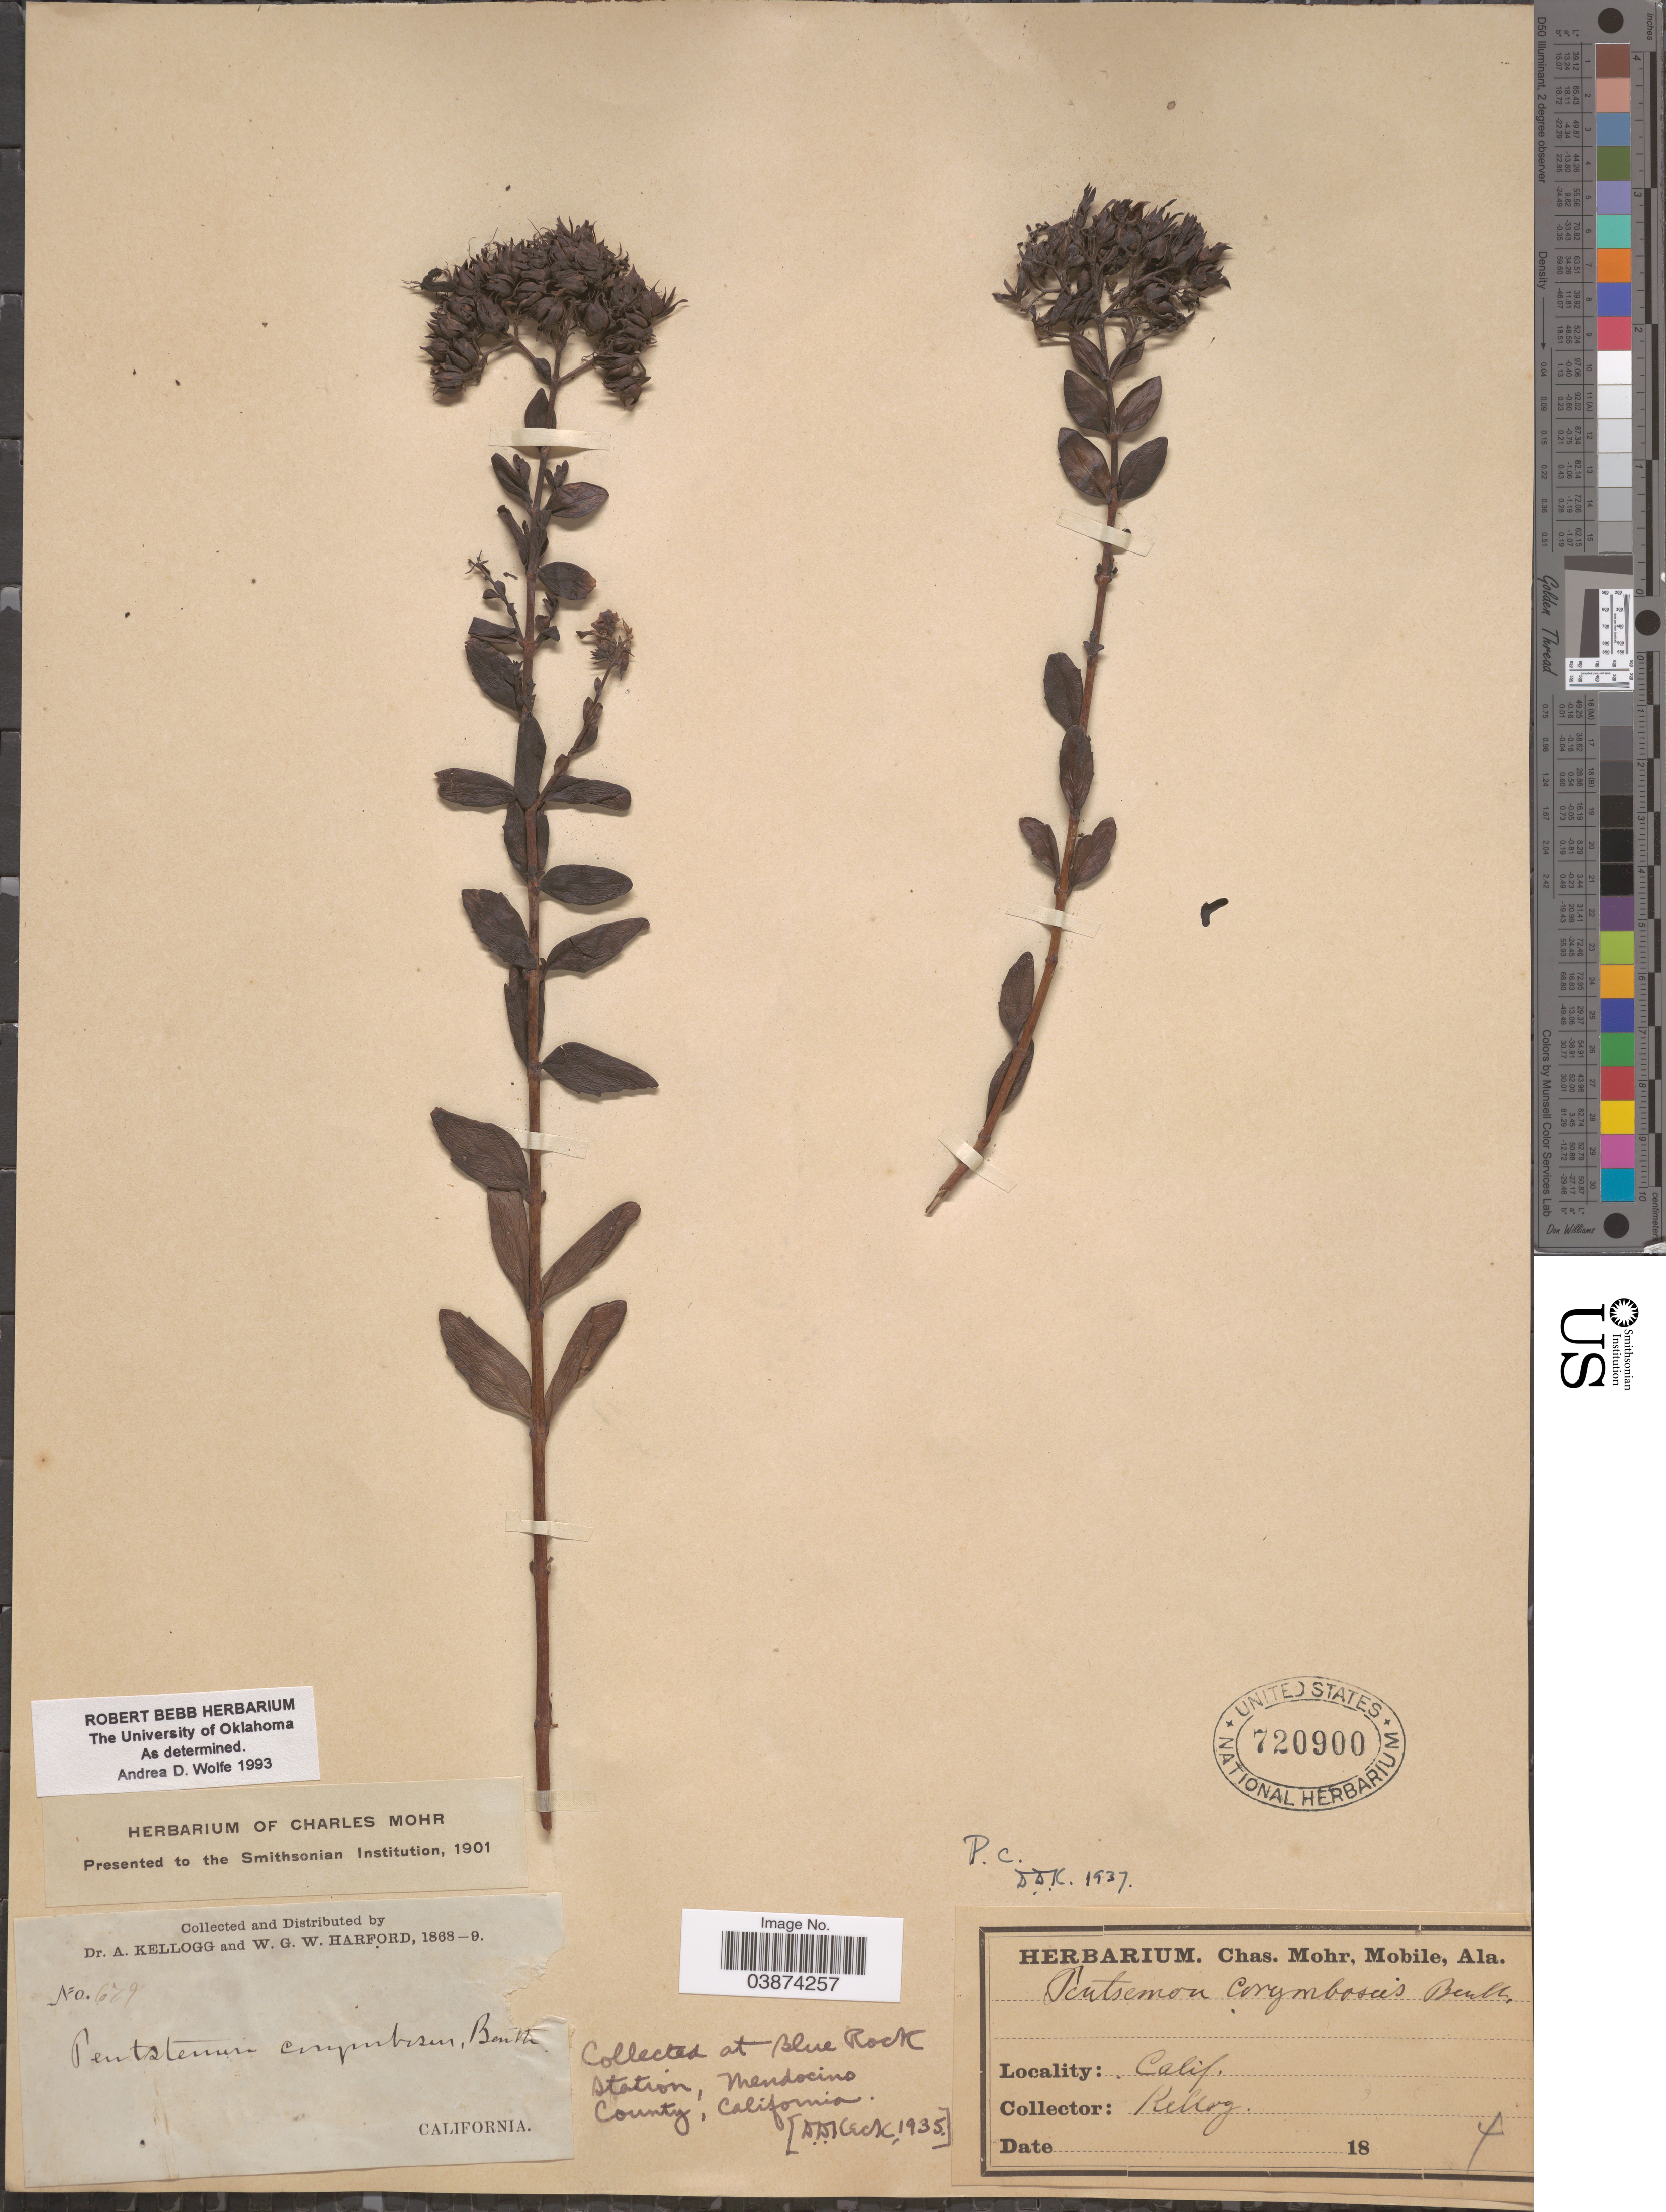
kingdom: Plantae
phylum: Tracheophyta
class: Magnoliopsida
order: Lamiales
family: Plantaginaceae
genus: Penstemon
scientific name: Penstemon corymbosus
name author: Benth.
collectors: A. Kellogg & W. G. W. Harford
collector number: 679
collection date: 1868/1869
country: United States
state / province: California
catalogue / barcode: US 720900